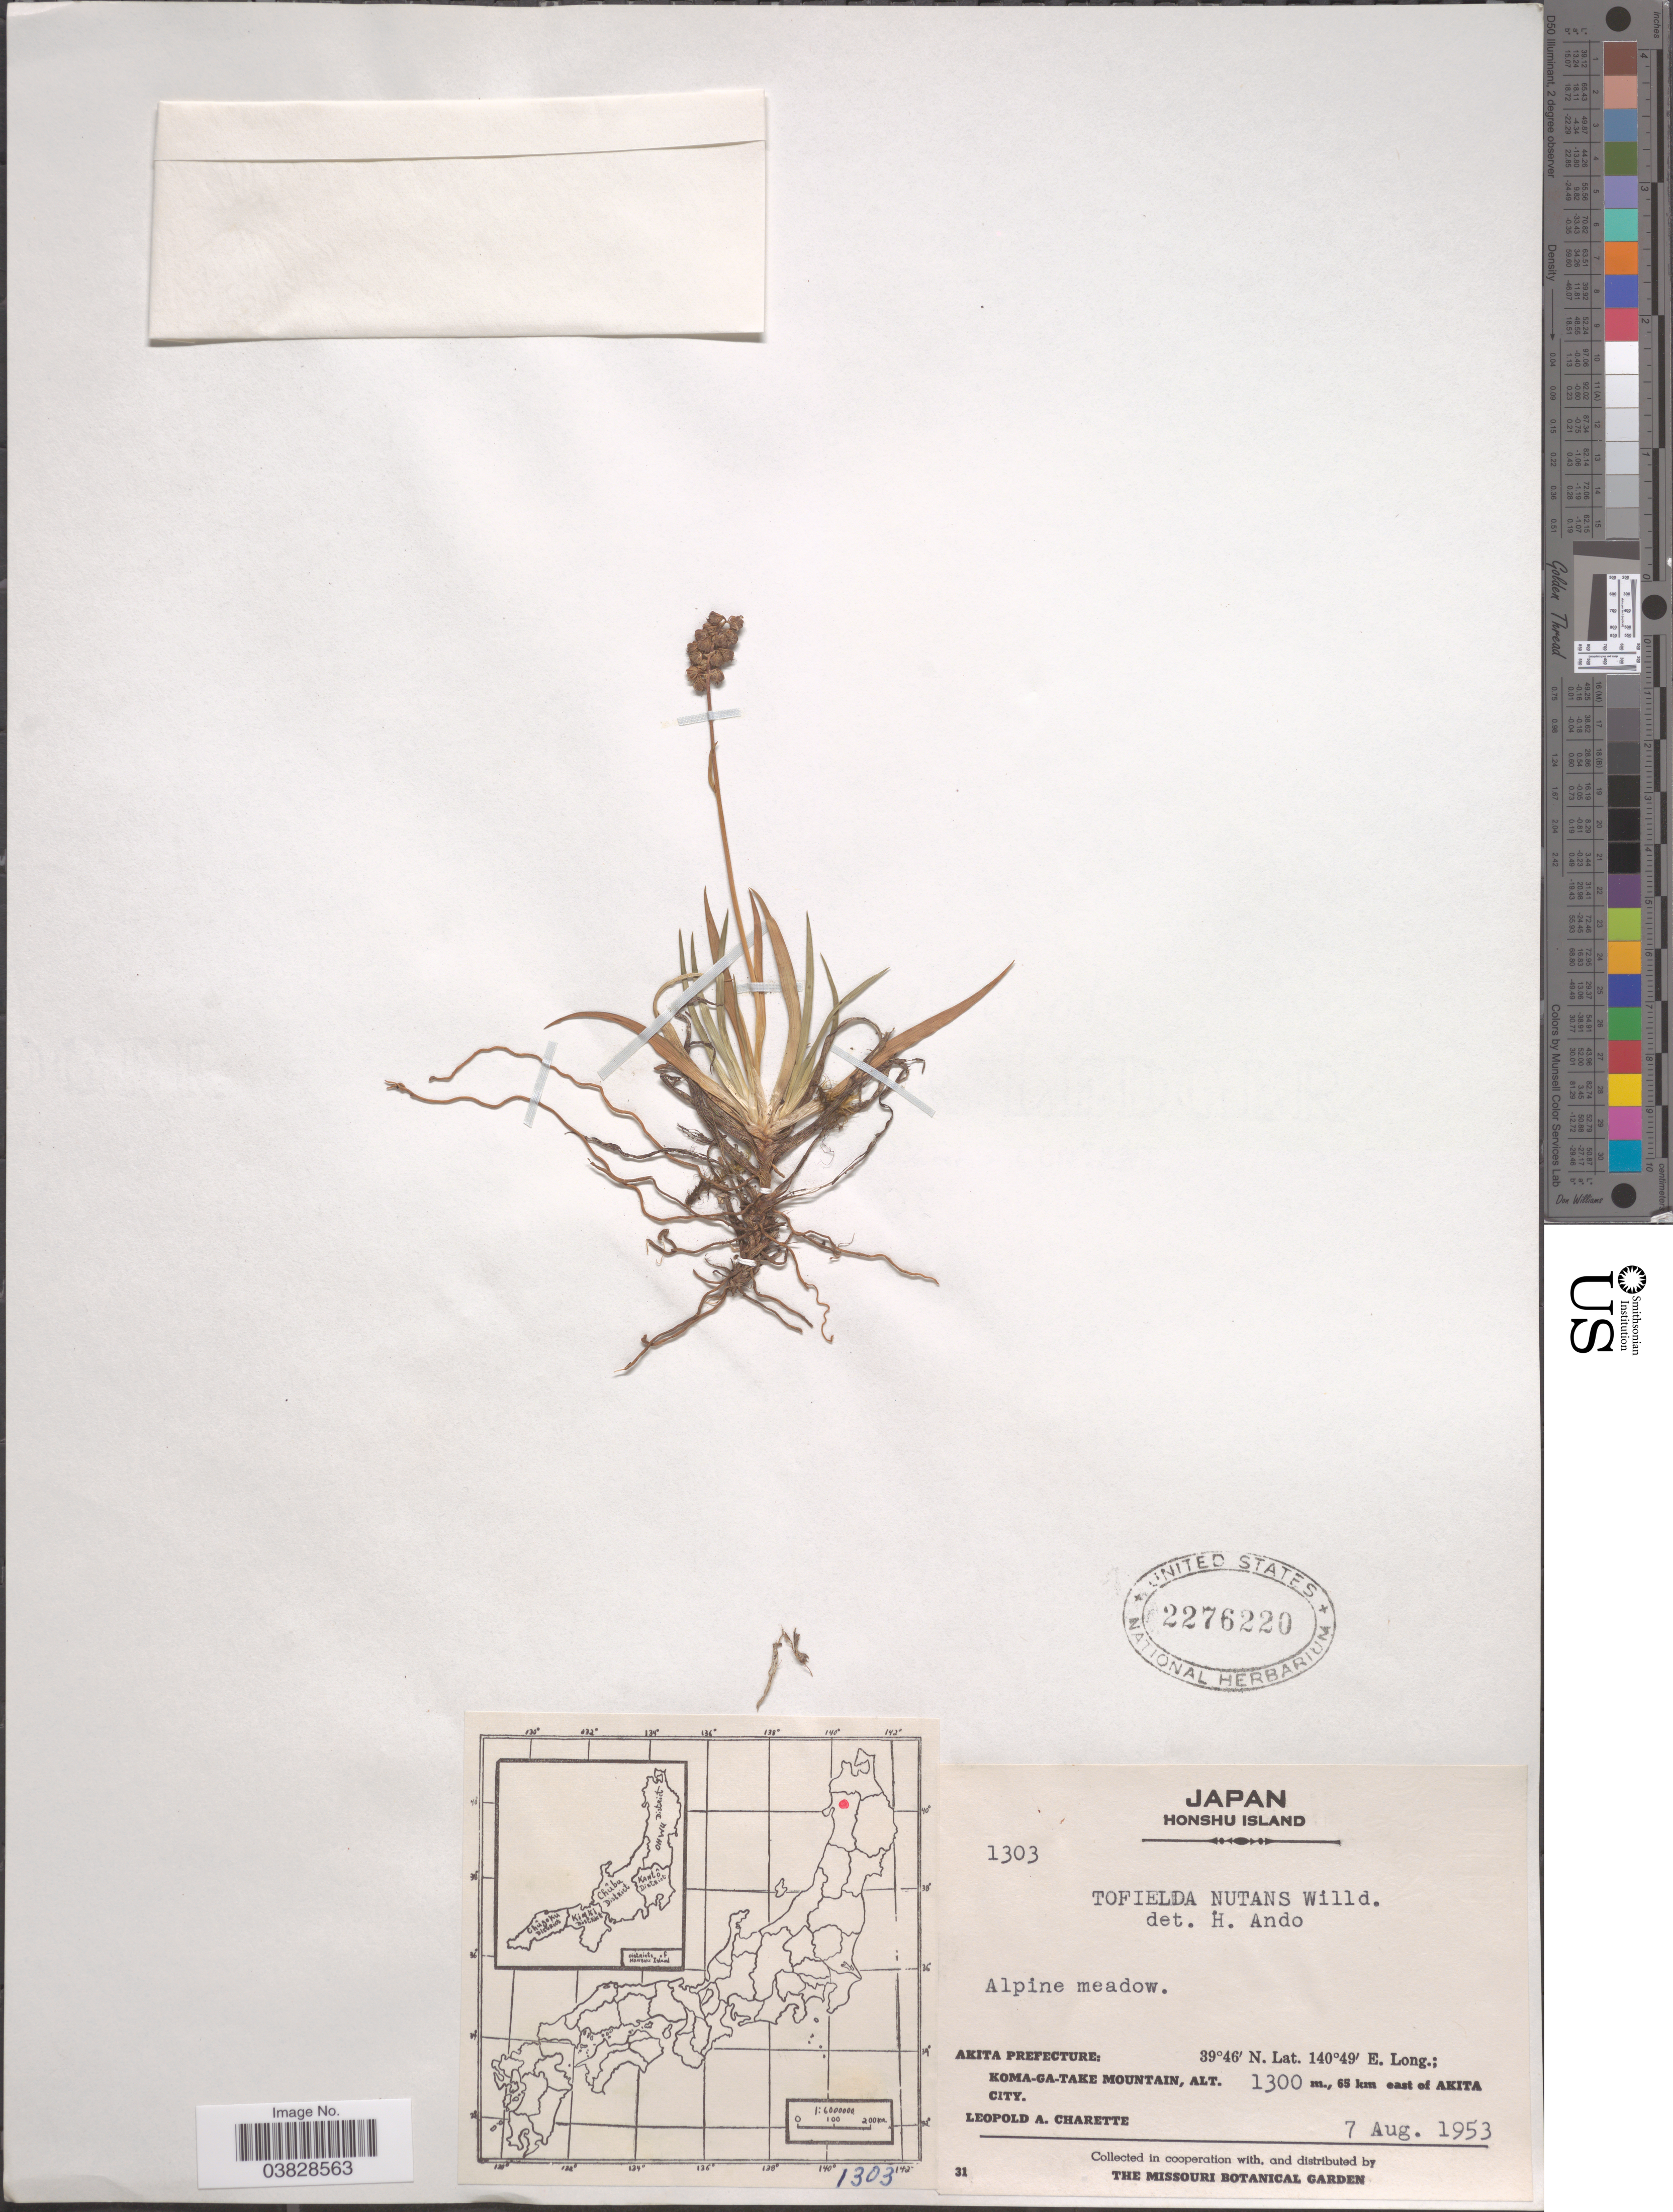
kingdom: Plantae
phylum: Tracheophyta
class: Liliopsida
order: Alismatales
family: Tofieldiaceae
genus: Tofieldia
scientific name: Tofieldia nutans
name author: Willd. ex Schult. f.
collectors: L. A. Charette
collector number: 1303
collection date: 1953-08-07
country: Japan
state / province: Akita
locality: Honshu Island. Akita Prefecture: Koma-Ga-Take Mountain, 65 km east of Akita City.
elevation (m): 1300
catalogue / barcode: US 2276220